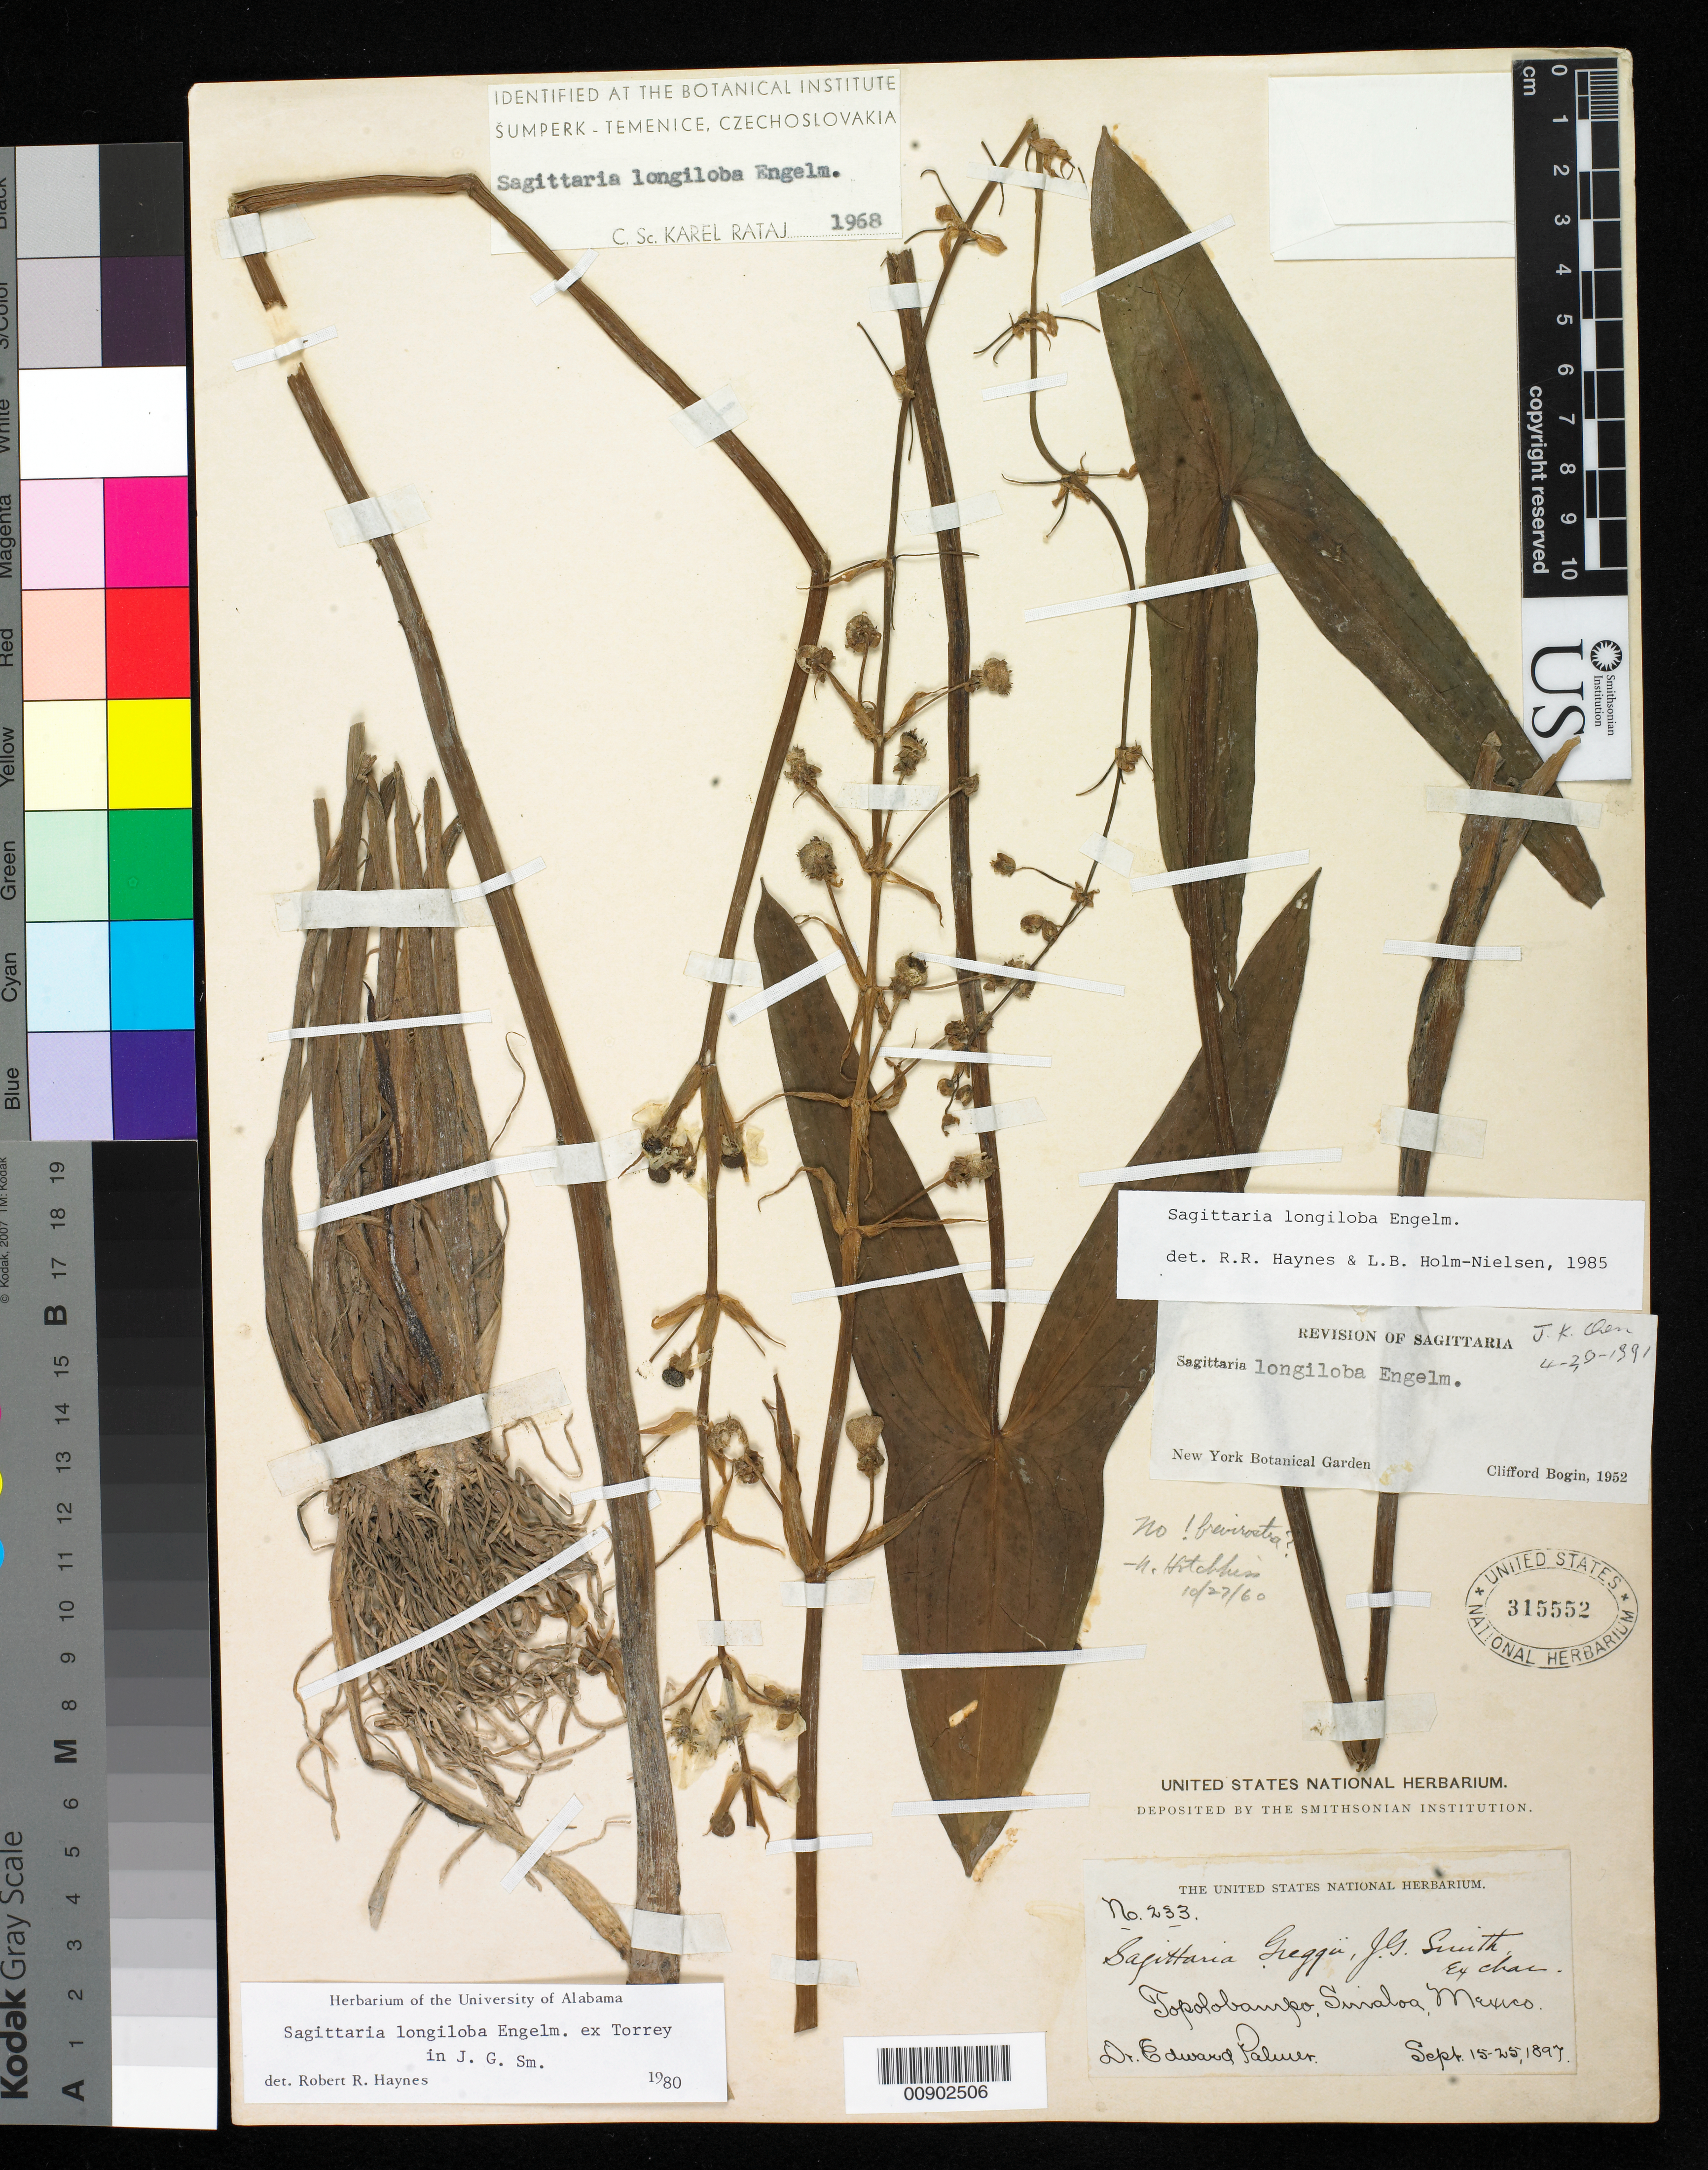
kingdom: Plantae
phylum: Tracheophyta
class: Liliopsida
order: Alismatales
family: Alismataceae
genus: Sagittaria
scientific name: Sagittaria longiloba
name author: Engelm. ex J.G. Sm.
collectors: E. Palmer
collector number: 233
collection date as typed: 15 Sep 1897 to 25 Sep 1897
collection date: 1897-09-15/1897-09-25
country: Mexico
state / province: Sinaloa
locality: Topolobampo, Sinaloa.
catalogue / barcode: US 315552